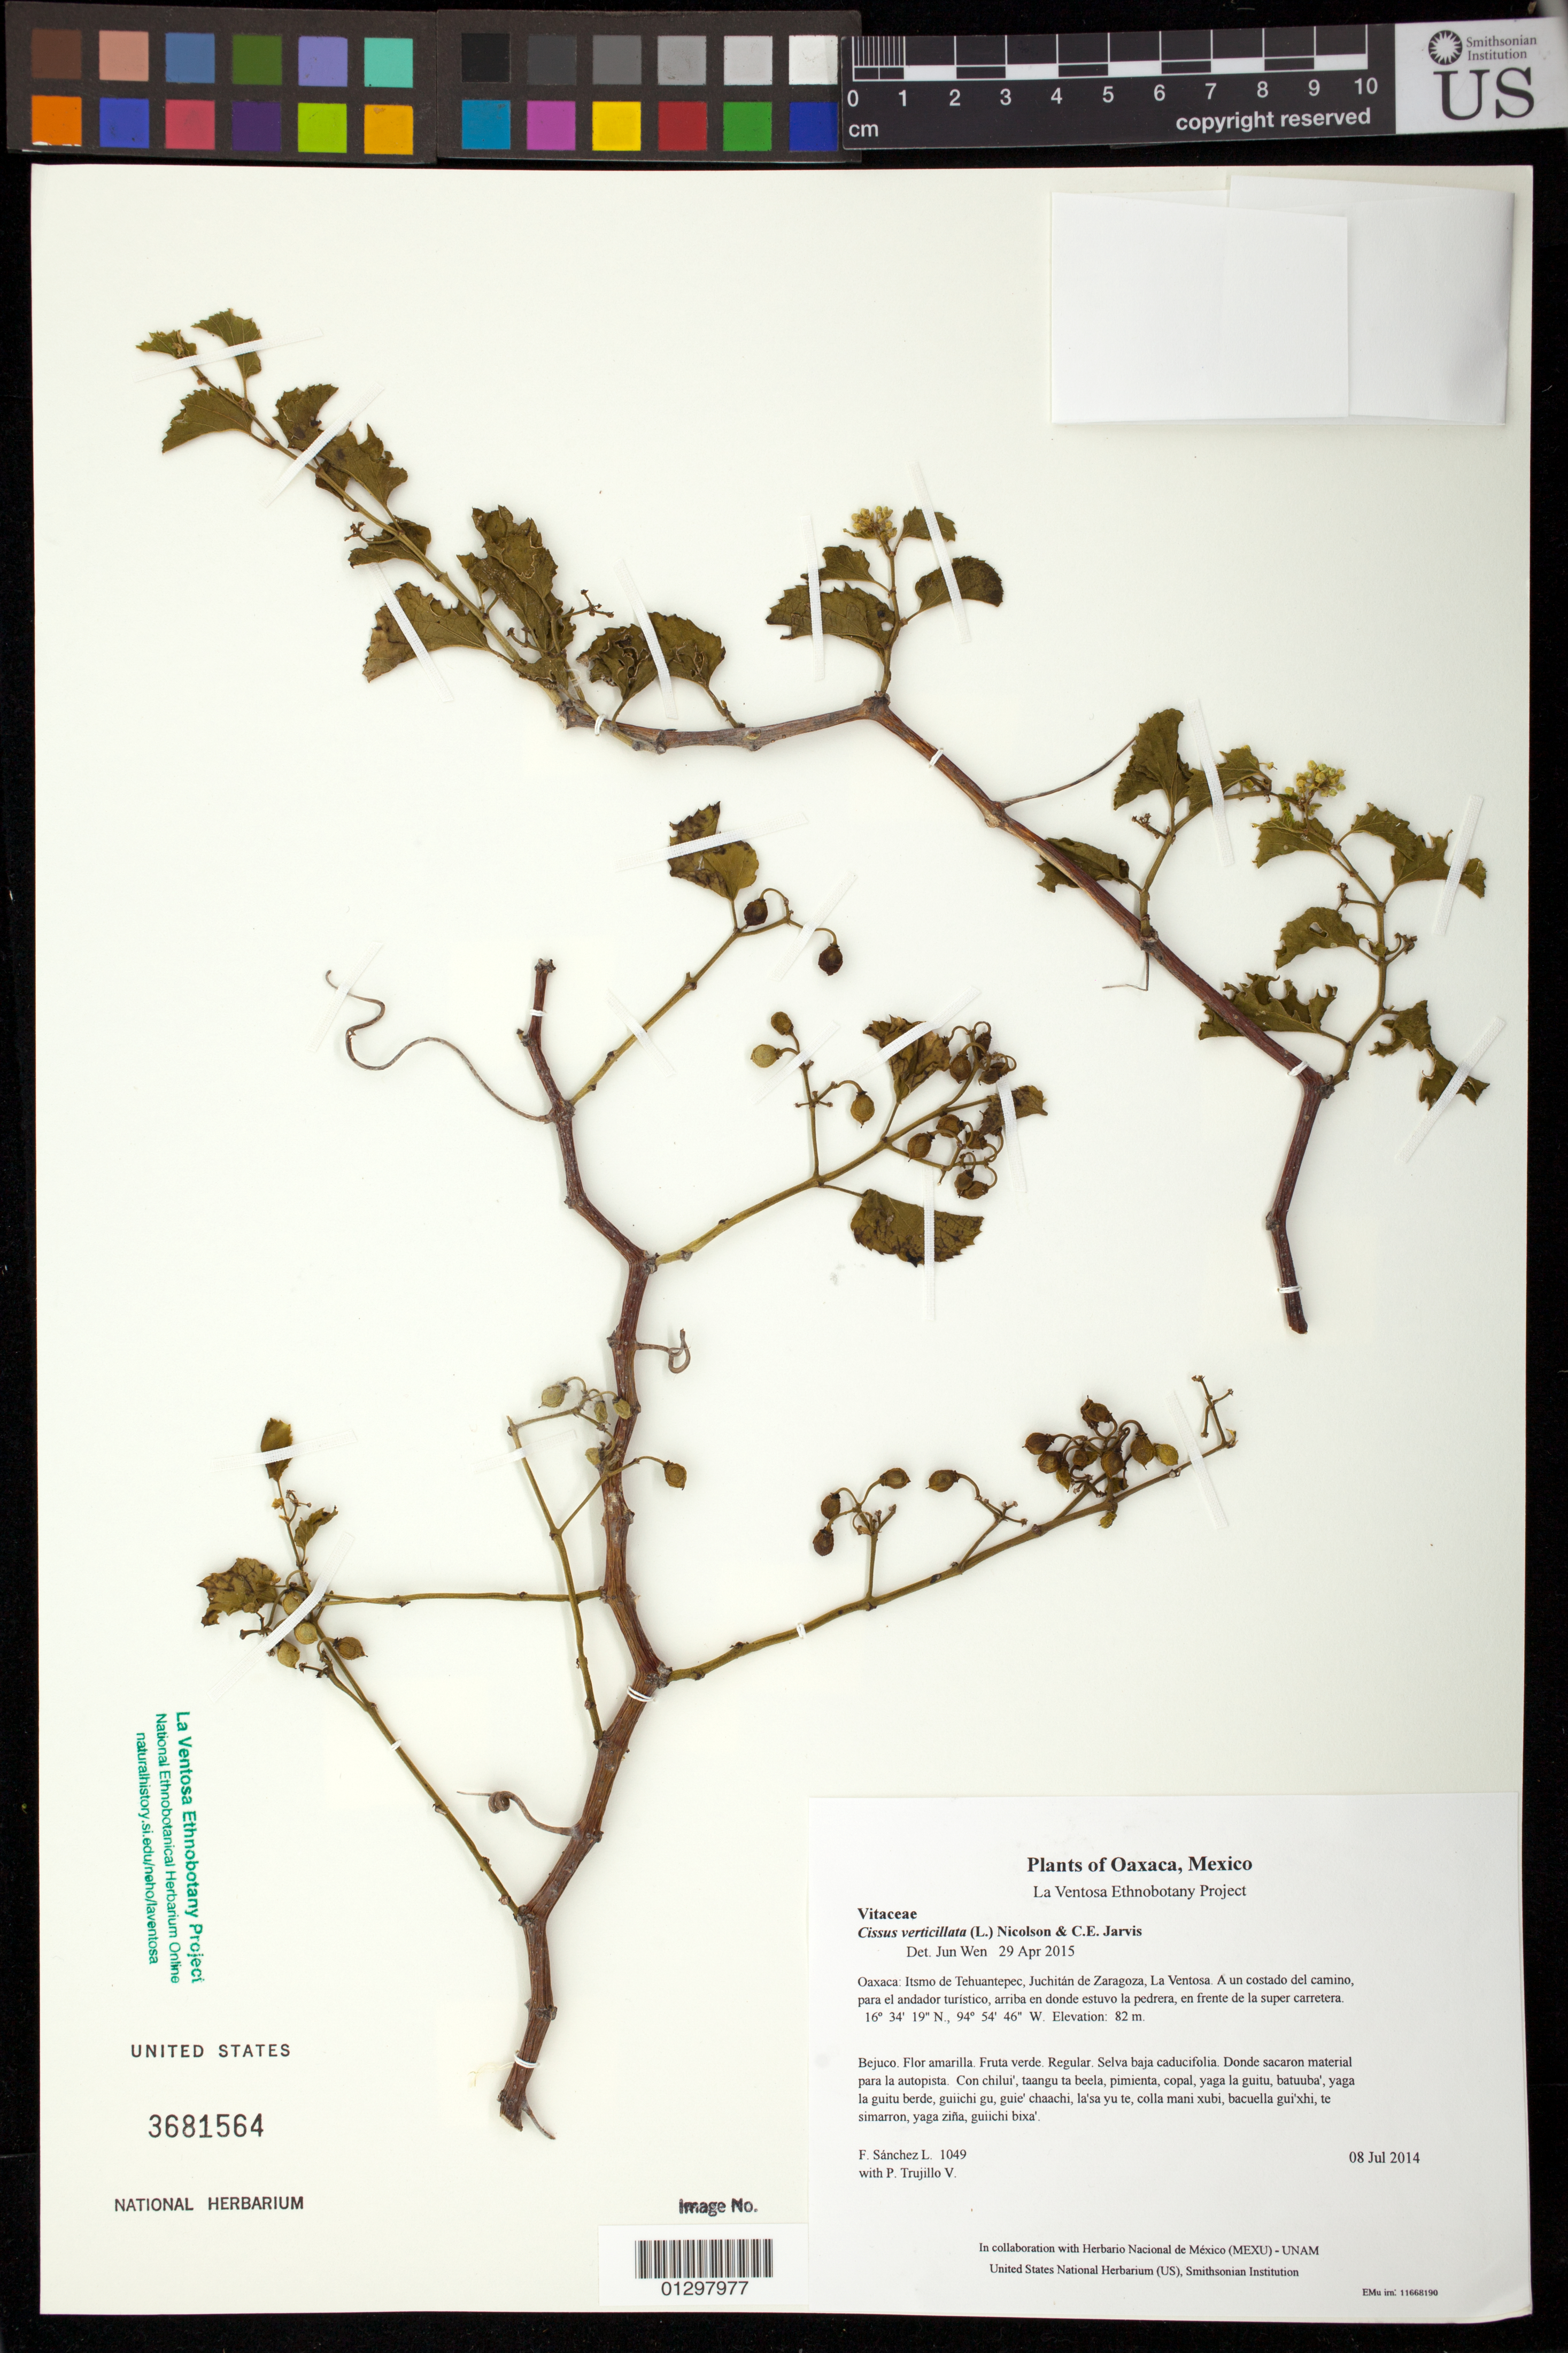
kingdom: Plantae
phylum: Tracheophyta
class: Magnoliopsida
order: Vitales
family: Vitaceae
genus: Cissus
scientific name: Cissus verticillata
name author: (L.) Nicolson & C.E. Jarvis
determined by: Wen, Jun, (BOT), Smithsonian Institution - National Museum of Natural History (UNITED STATES)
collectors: F. Sánchez L. & P. Trujillo V.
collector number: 1049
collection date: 2014-07-08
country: Mexico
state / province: Oaxaca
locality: Itsmo de Tehuantepec, Juchitán de Zaragoza, La Ventosa. A un costado del camino, para el andador turístico, arriba en donde estuvo la pedrera, en frente de la super carretera.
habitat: Selva baja caducifolia. Donde sacaron material para la autopista.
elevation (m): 82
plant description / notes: JEBOT, MEXU, SERO, US; Luba'. Guie' naguchi ga. Cuaananaxhi naga'. Nuu.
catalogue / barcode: US 3681564